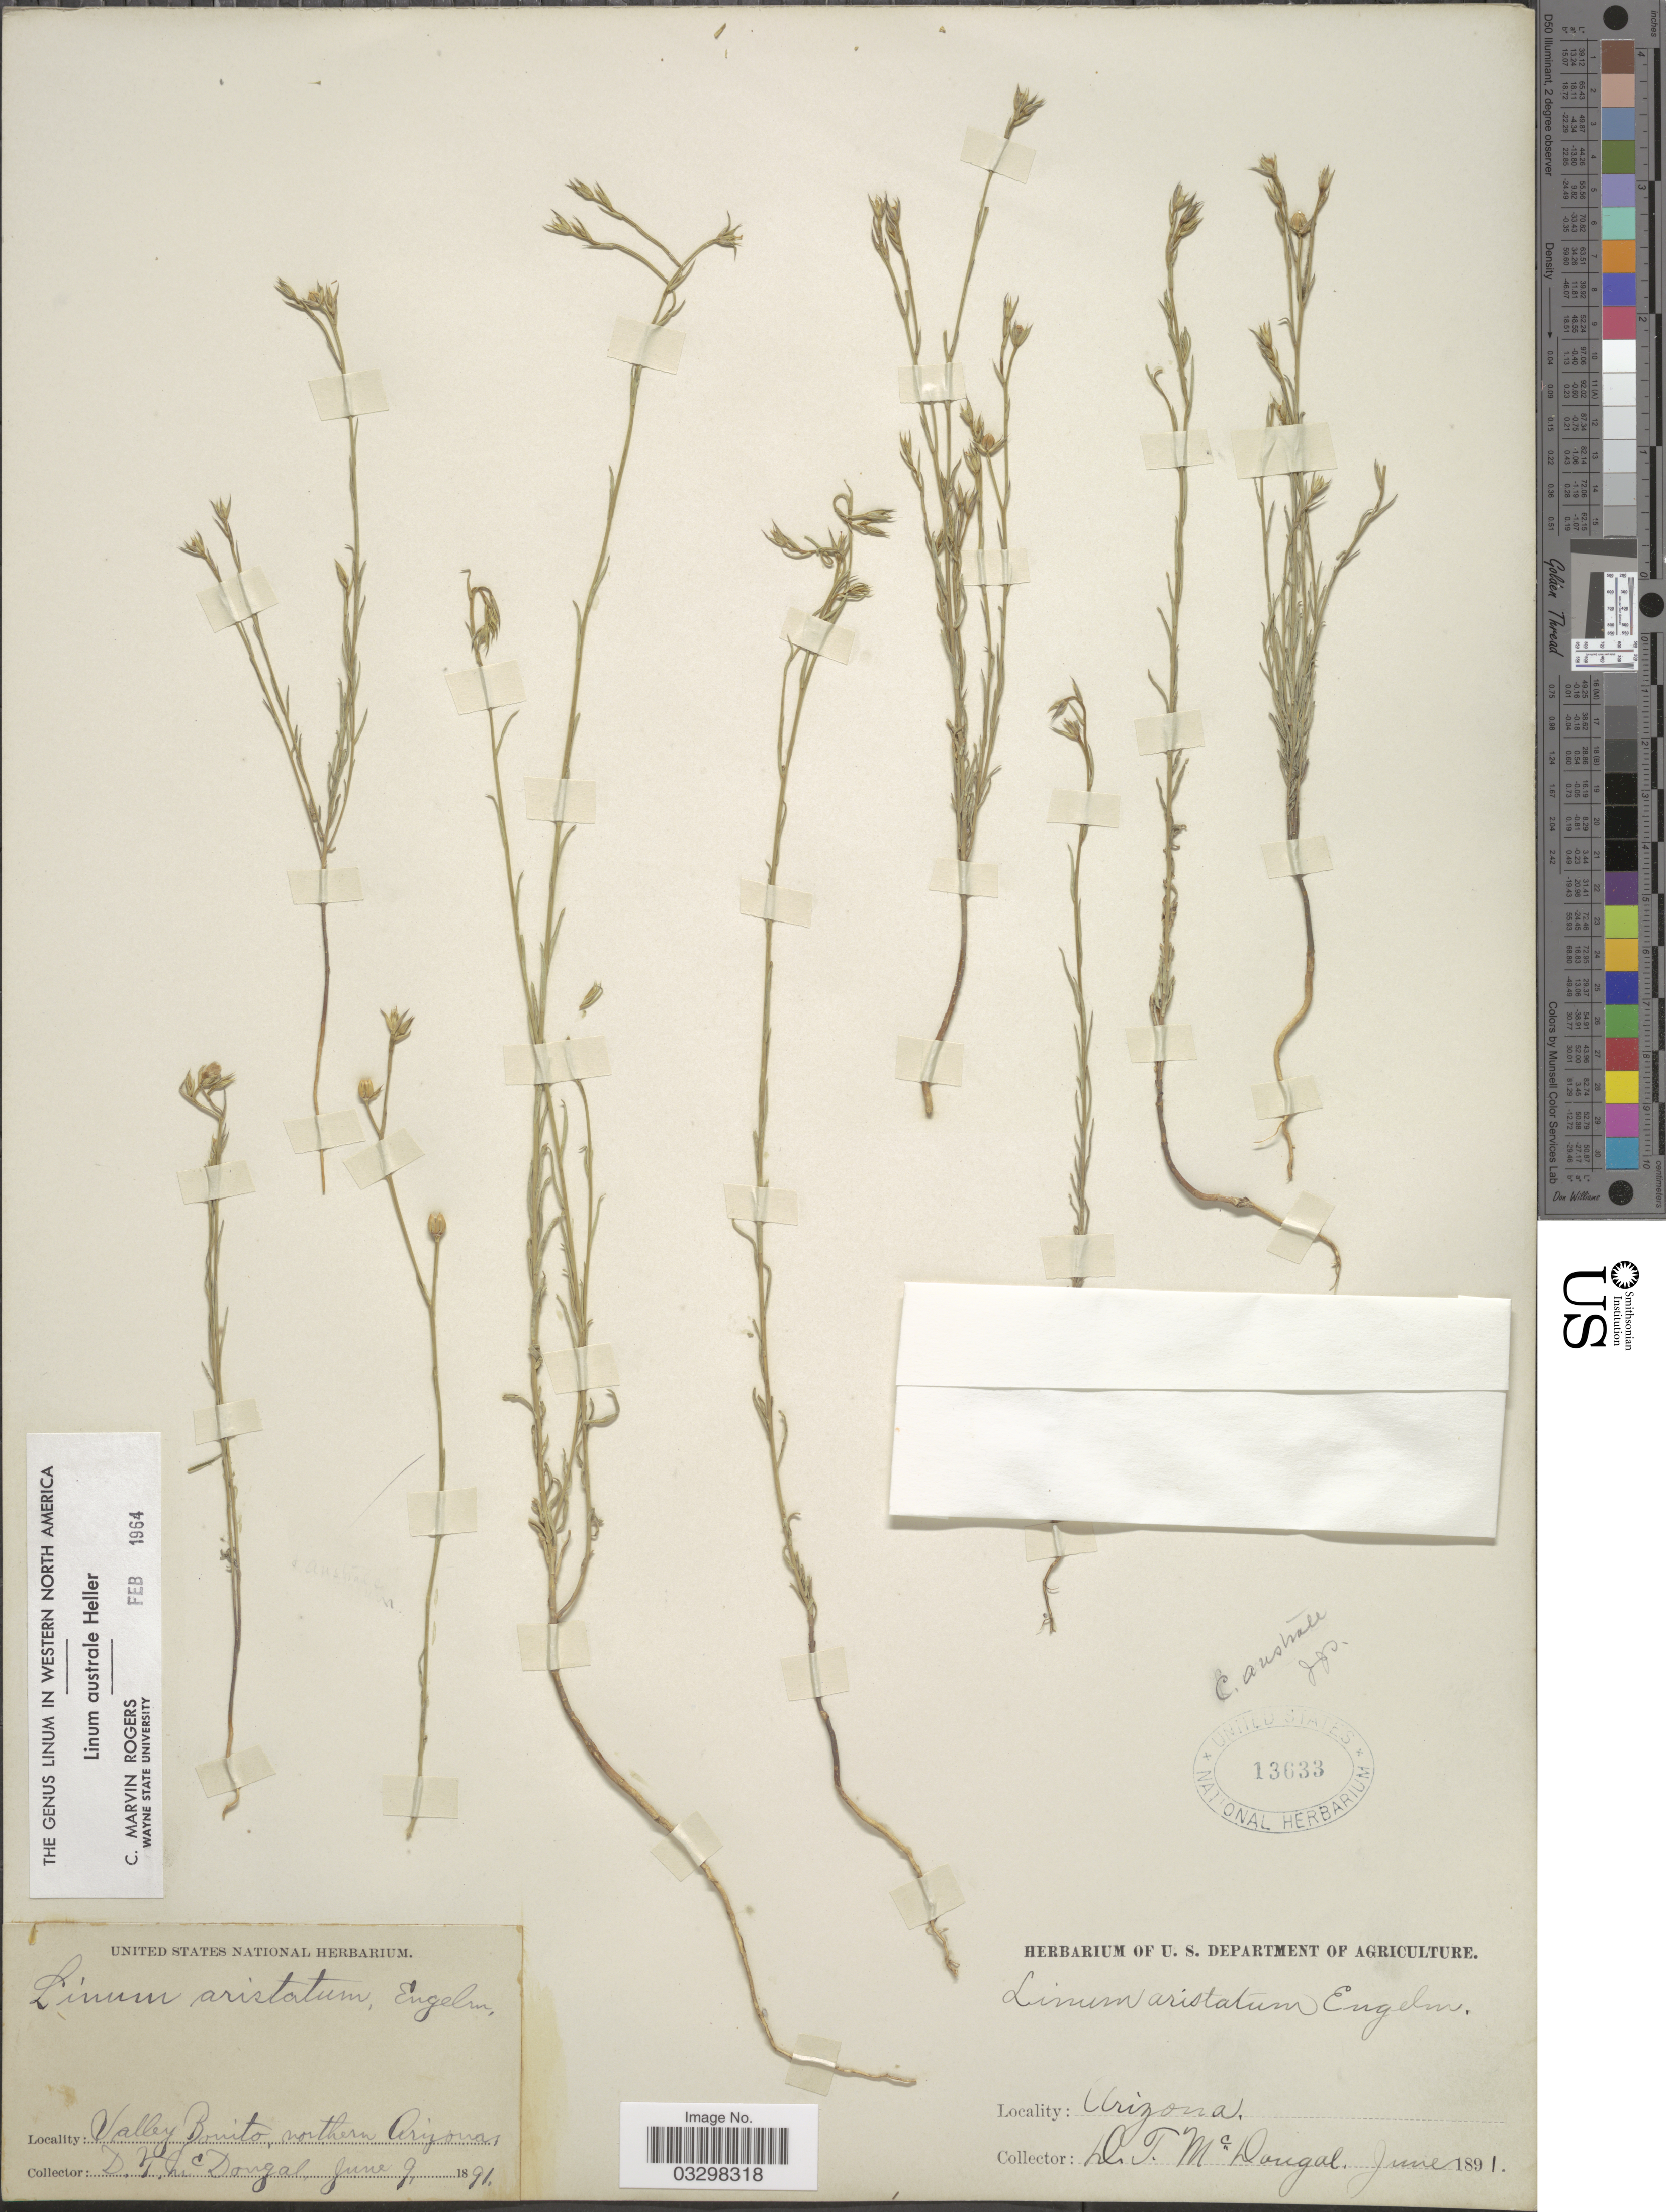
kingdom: Plantae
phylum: Tracheophyta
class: Magnoliopsida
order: Malpighiales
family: Linaceae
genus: Linum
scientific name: Linum australe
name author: A. Heller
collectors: D. McDougal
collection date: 1891-06-09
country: United States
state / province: Arizona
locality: Valley Bonito, northern Arizona.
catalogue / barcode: US 13633